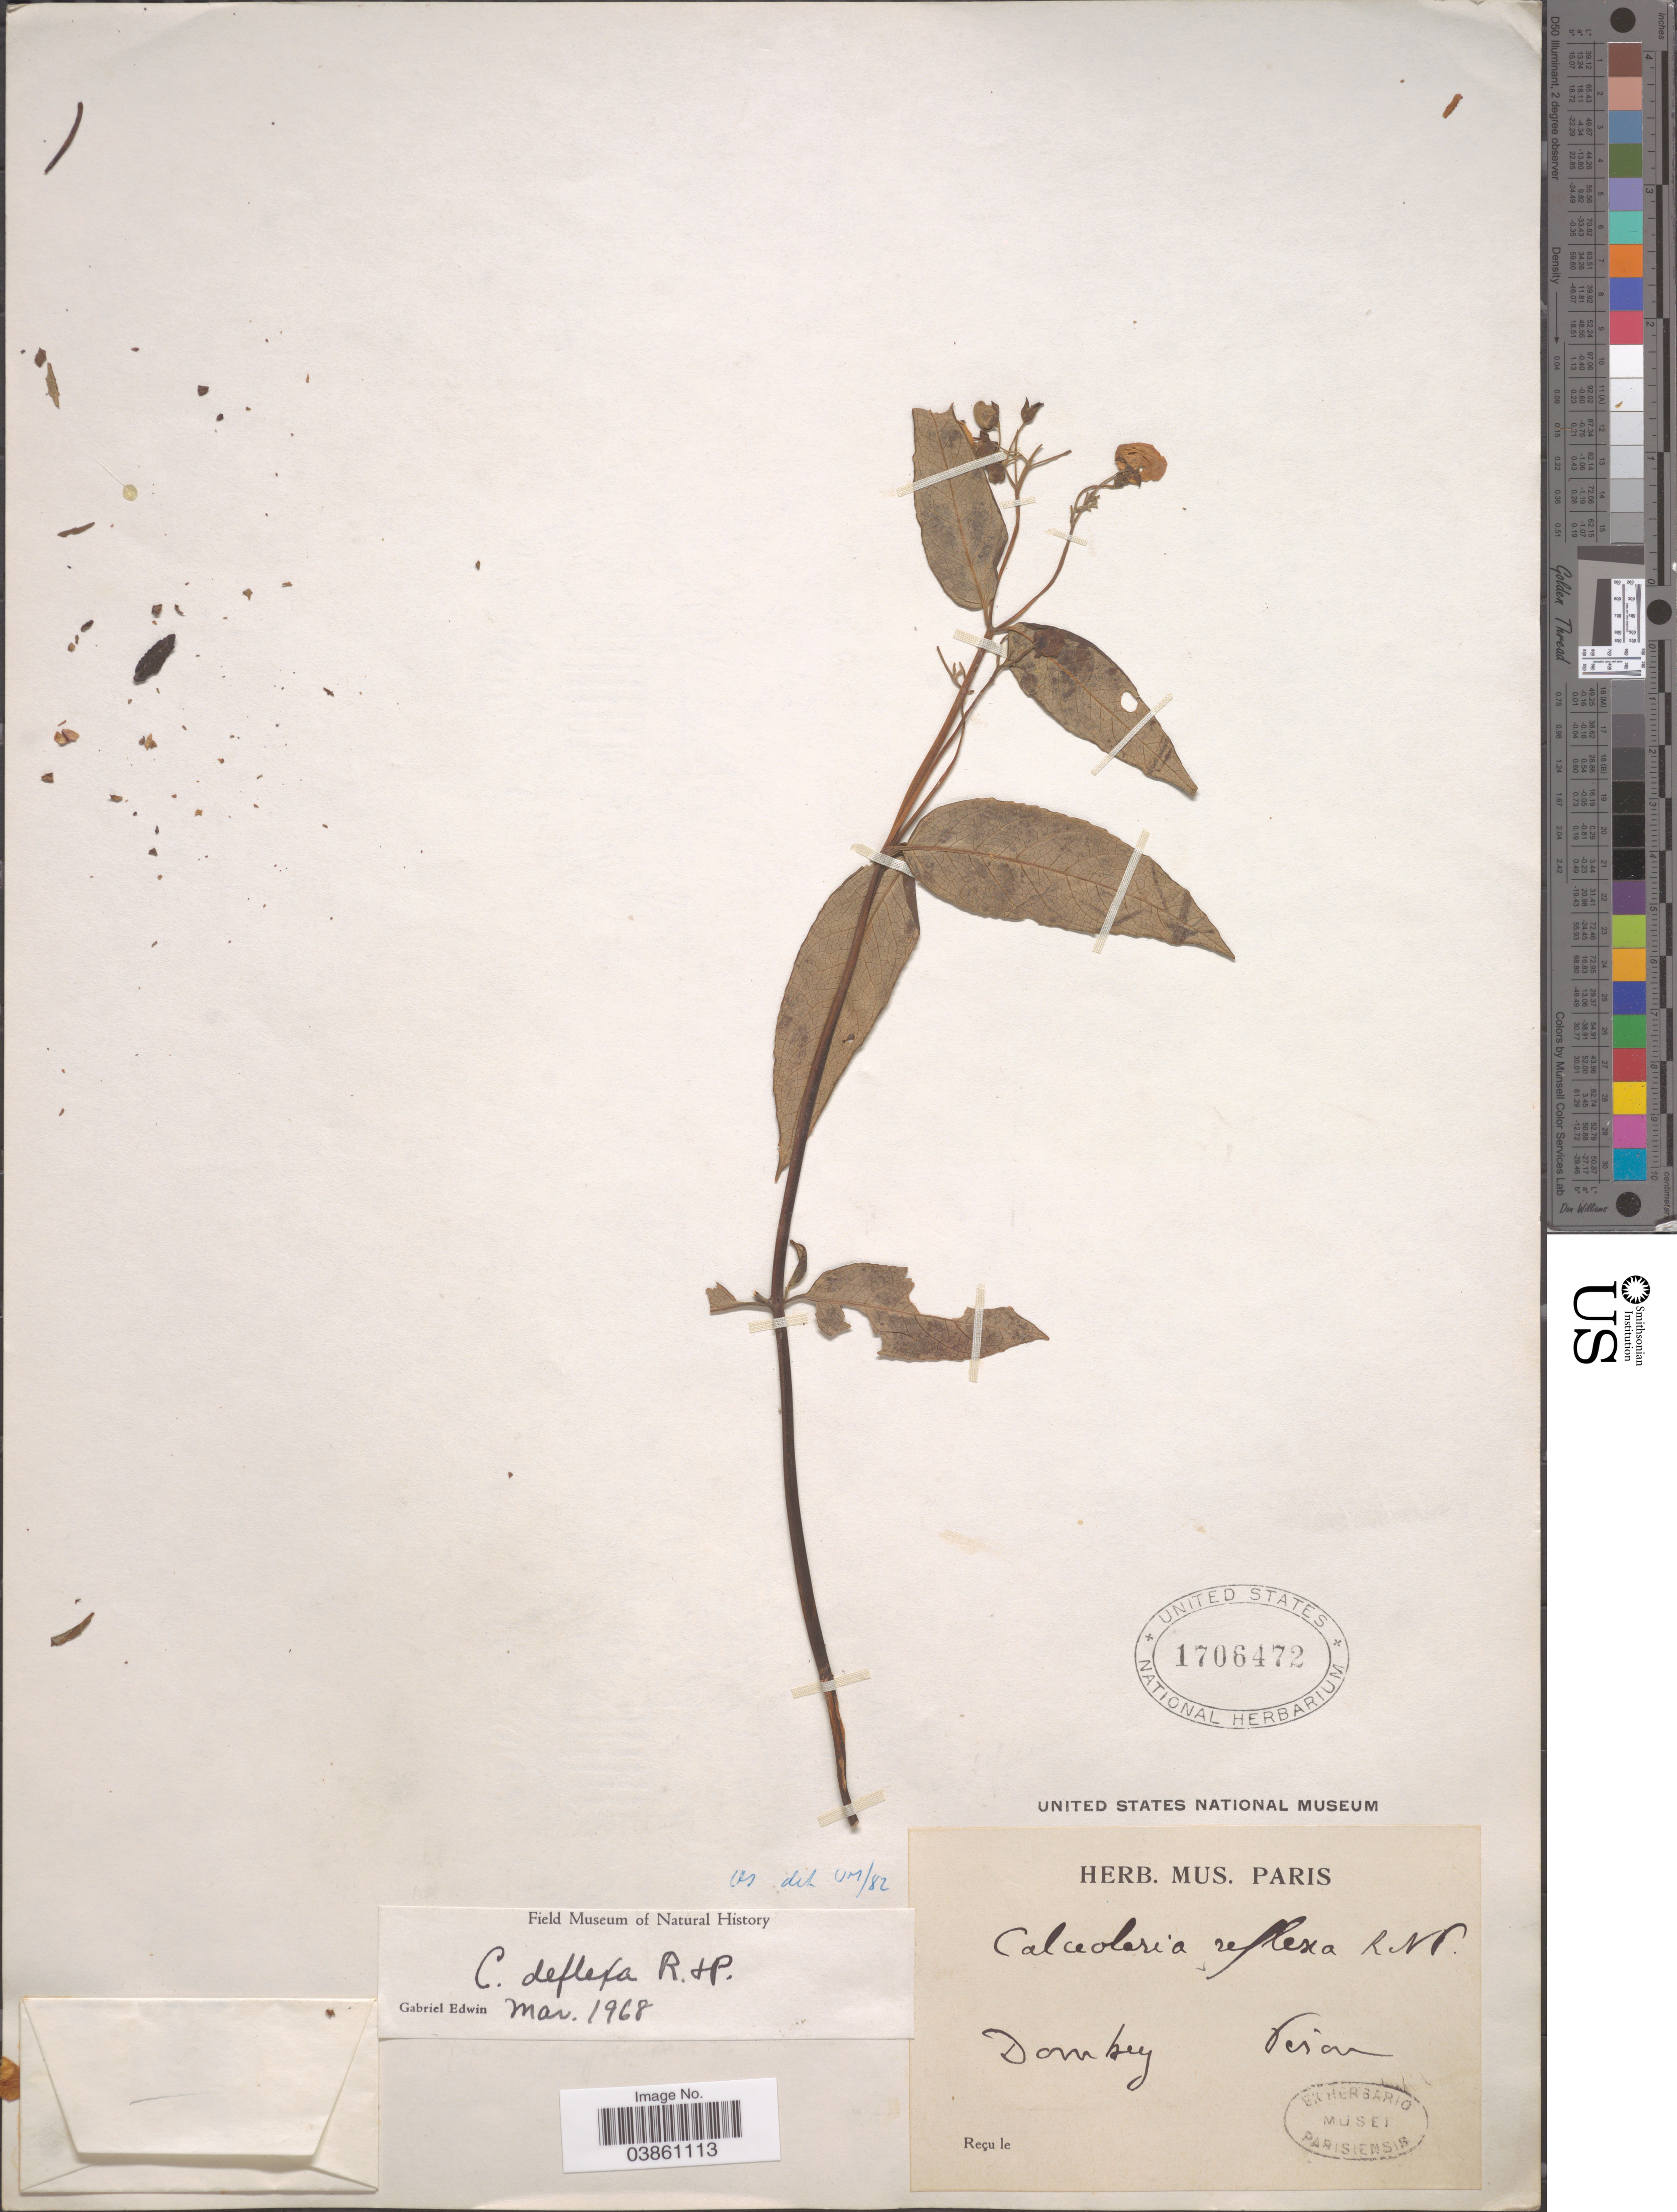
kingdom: Plantae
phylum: Tracheophyta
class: Magnoliopsida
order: Lamiales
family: Calceolariaceae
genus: Calceolaria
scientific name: Calceolaria deflexa subsp. deflexa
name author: Ruiz & Pav.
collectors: ex herb. Mus. Paris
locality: Dombey Perias. [interpreted]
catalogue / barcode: US 1706472